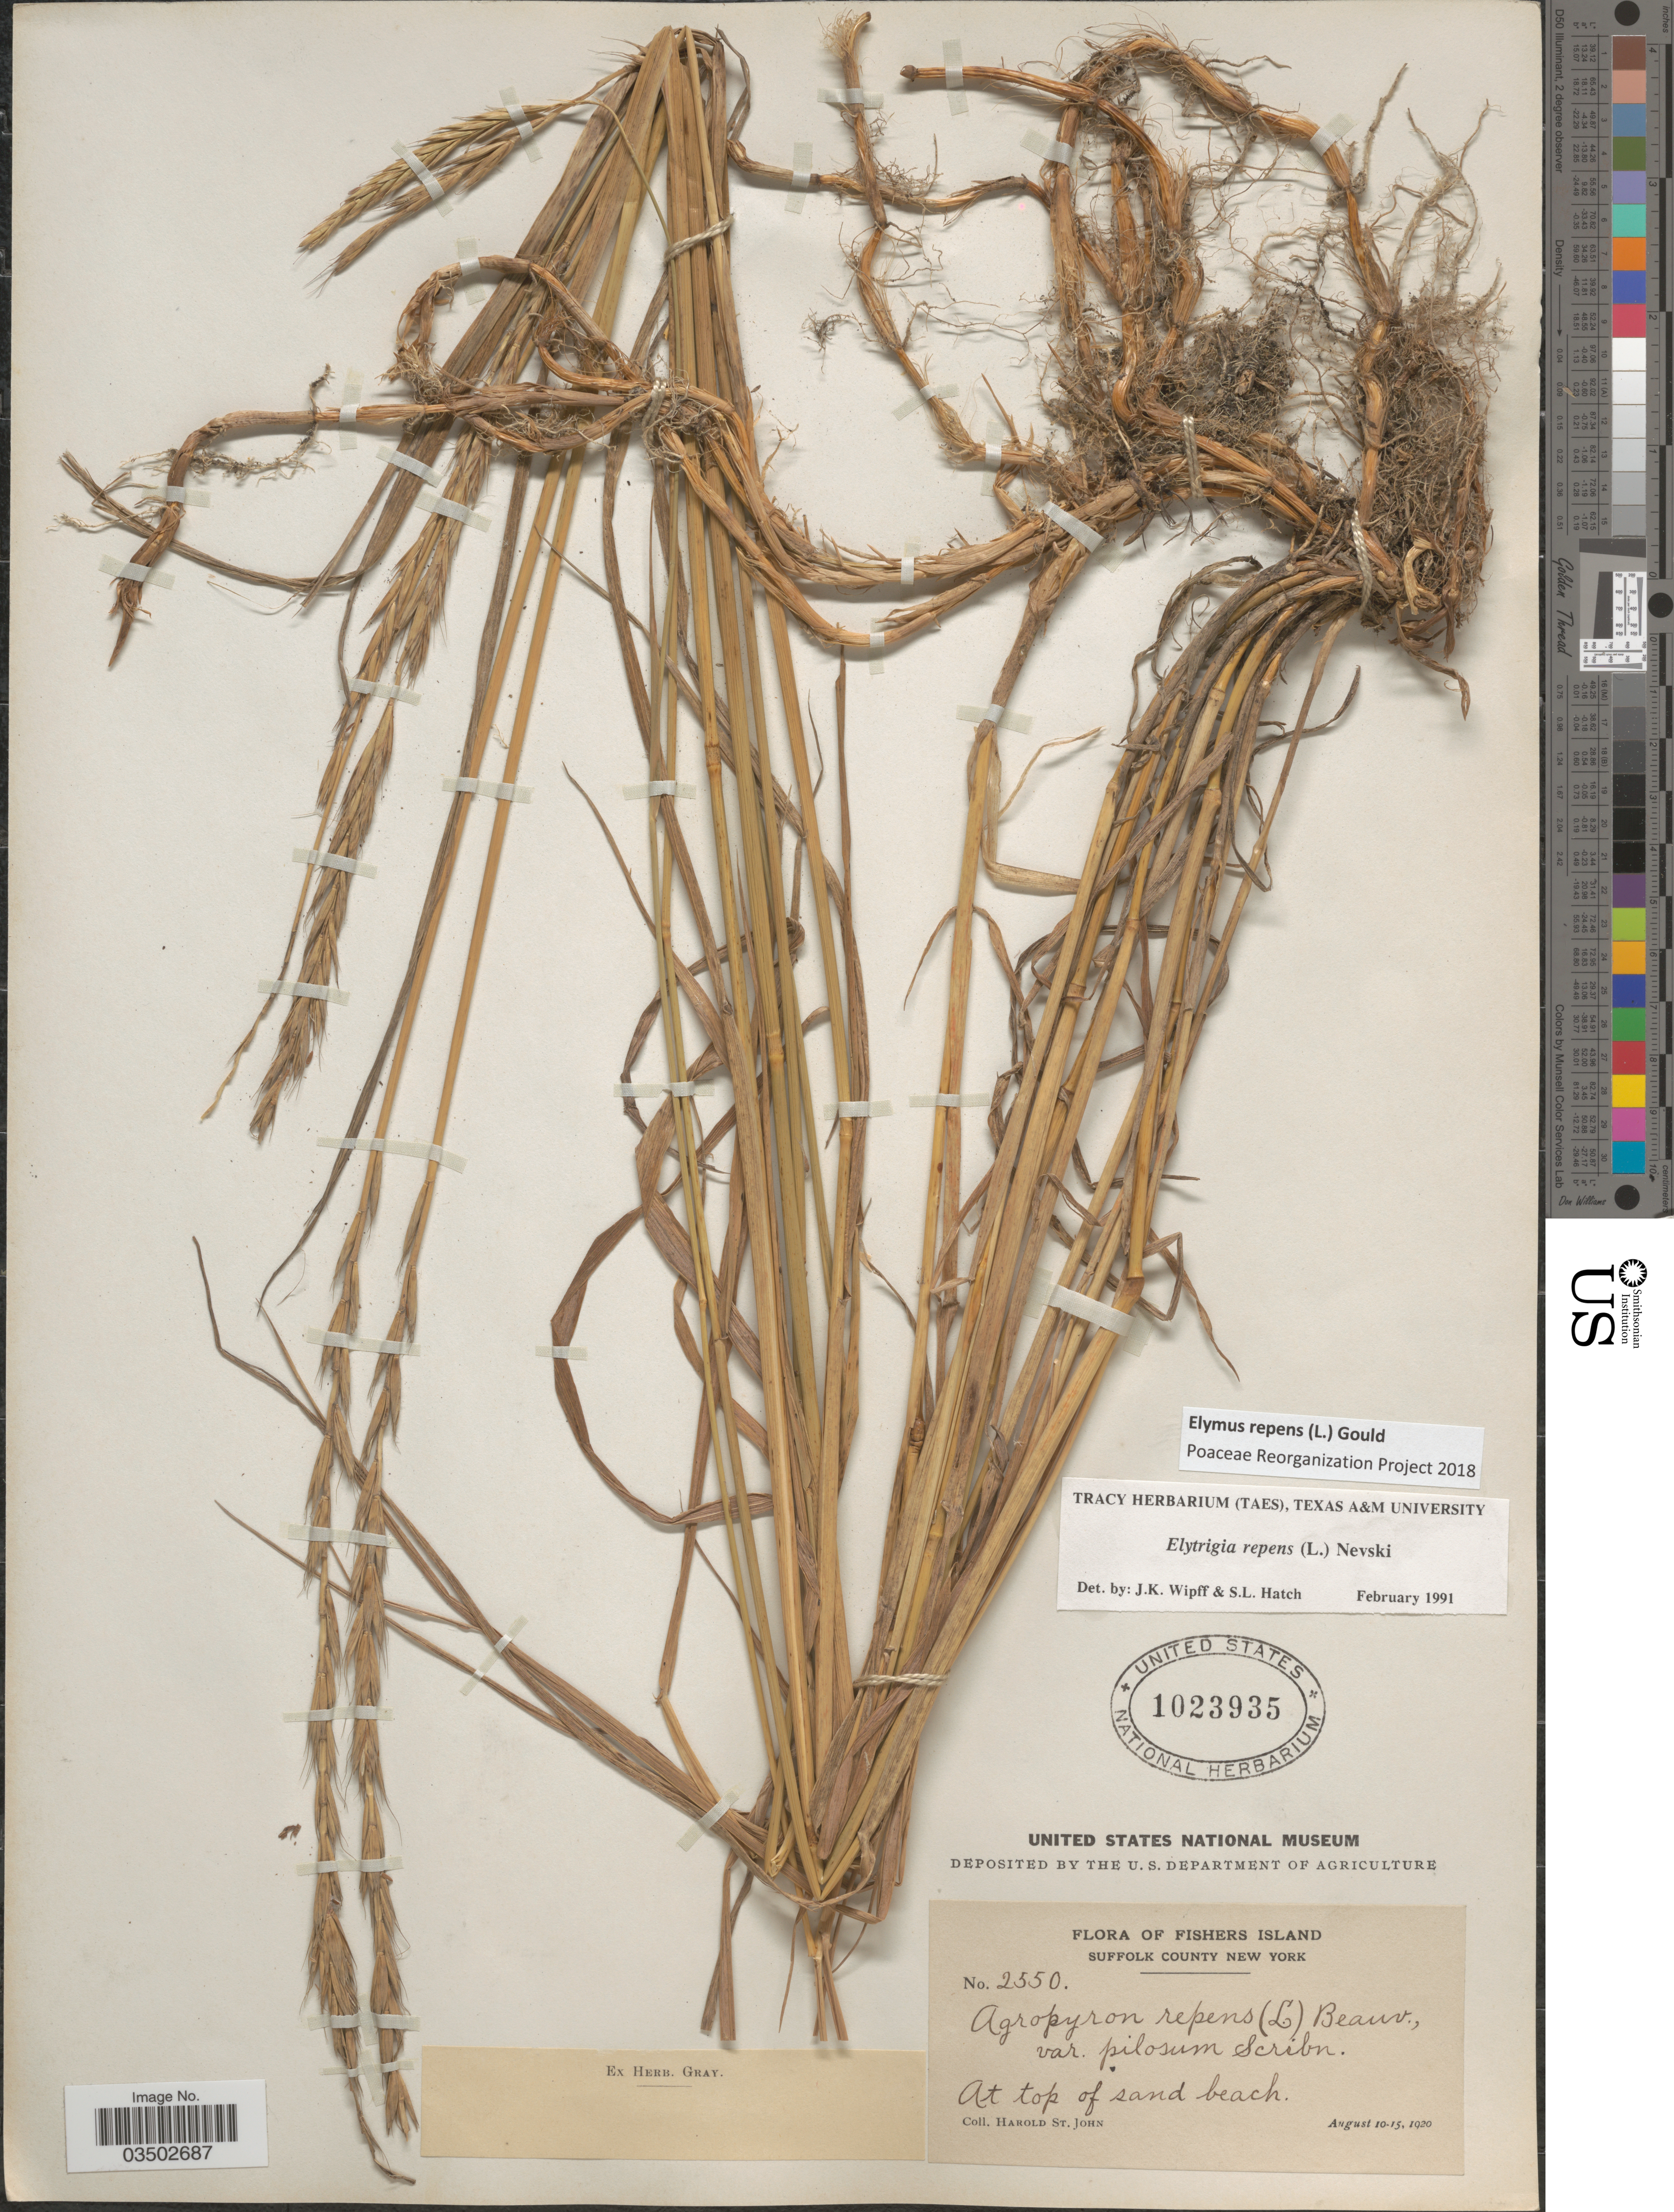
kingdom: Plantae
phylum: Tracheophyta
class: Liliopsida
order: Poales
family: Poaceae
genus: Elymus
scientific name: Elymus repens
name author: (L.) Gould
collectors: H. St. John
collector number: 2550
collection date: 1920-08-10/1920-08-15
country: United States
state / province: New York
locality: Fishers Island. Suffolk County. At top of sand beach.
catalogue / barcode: US 1023935